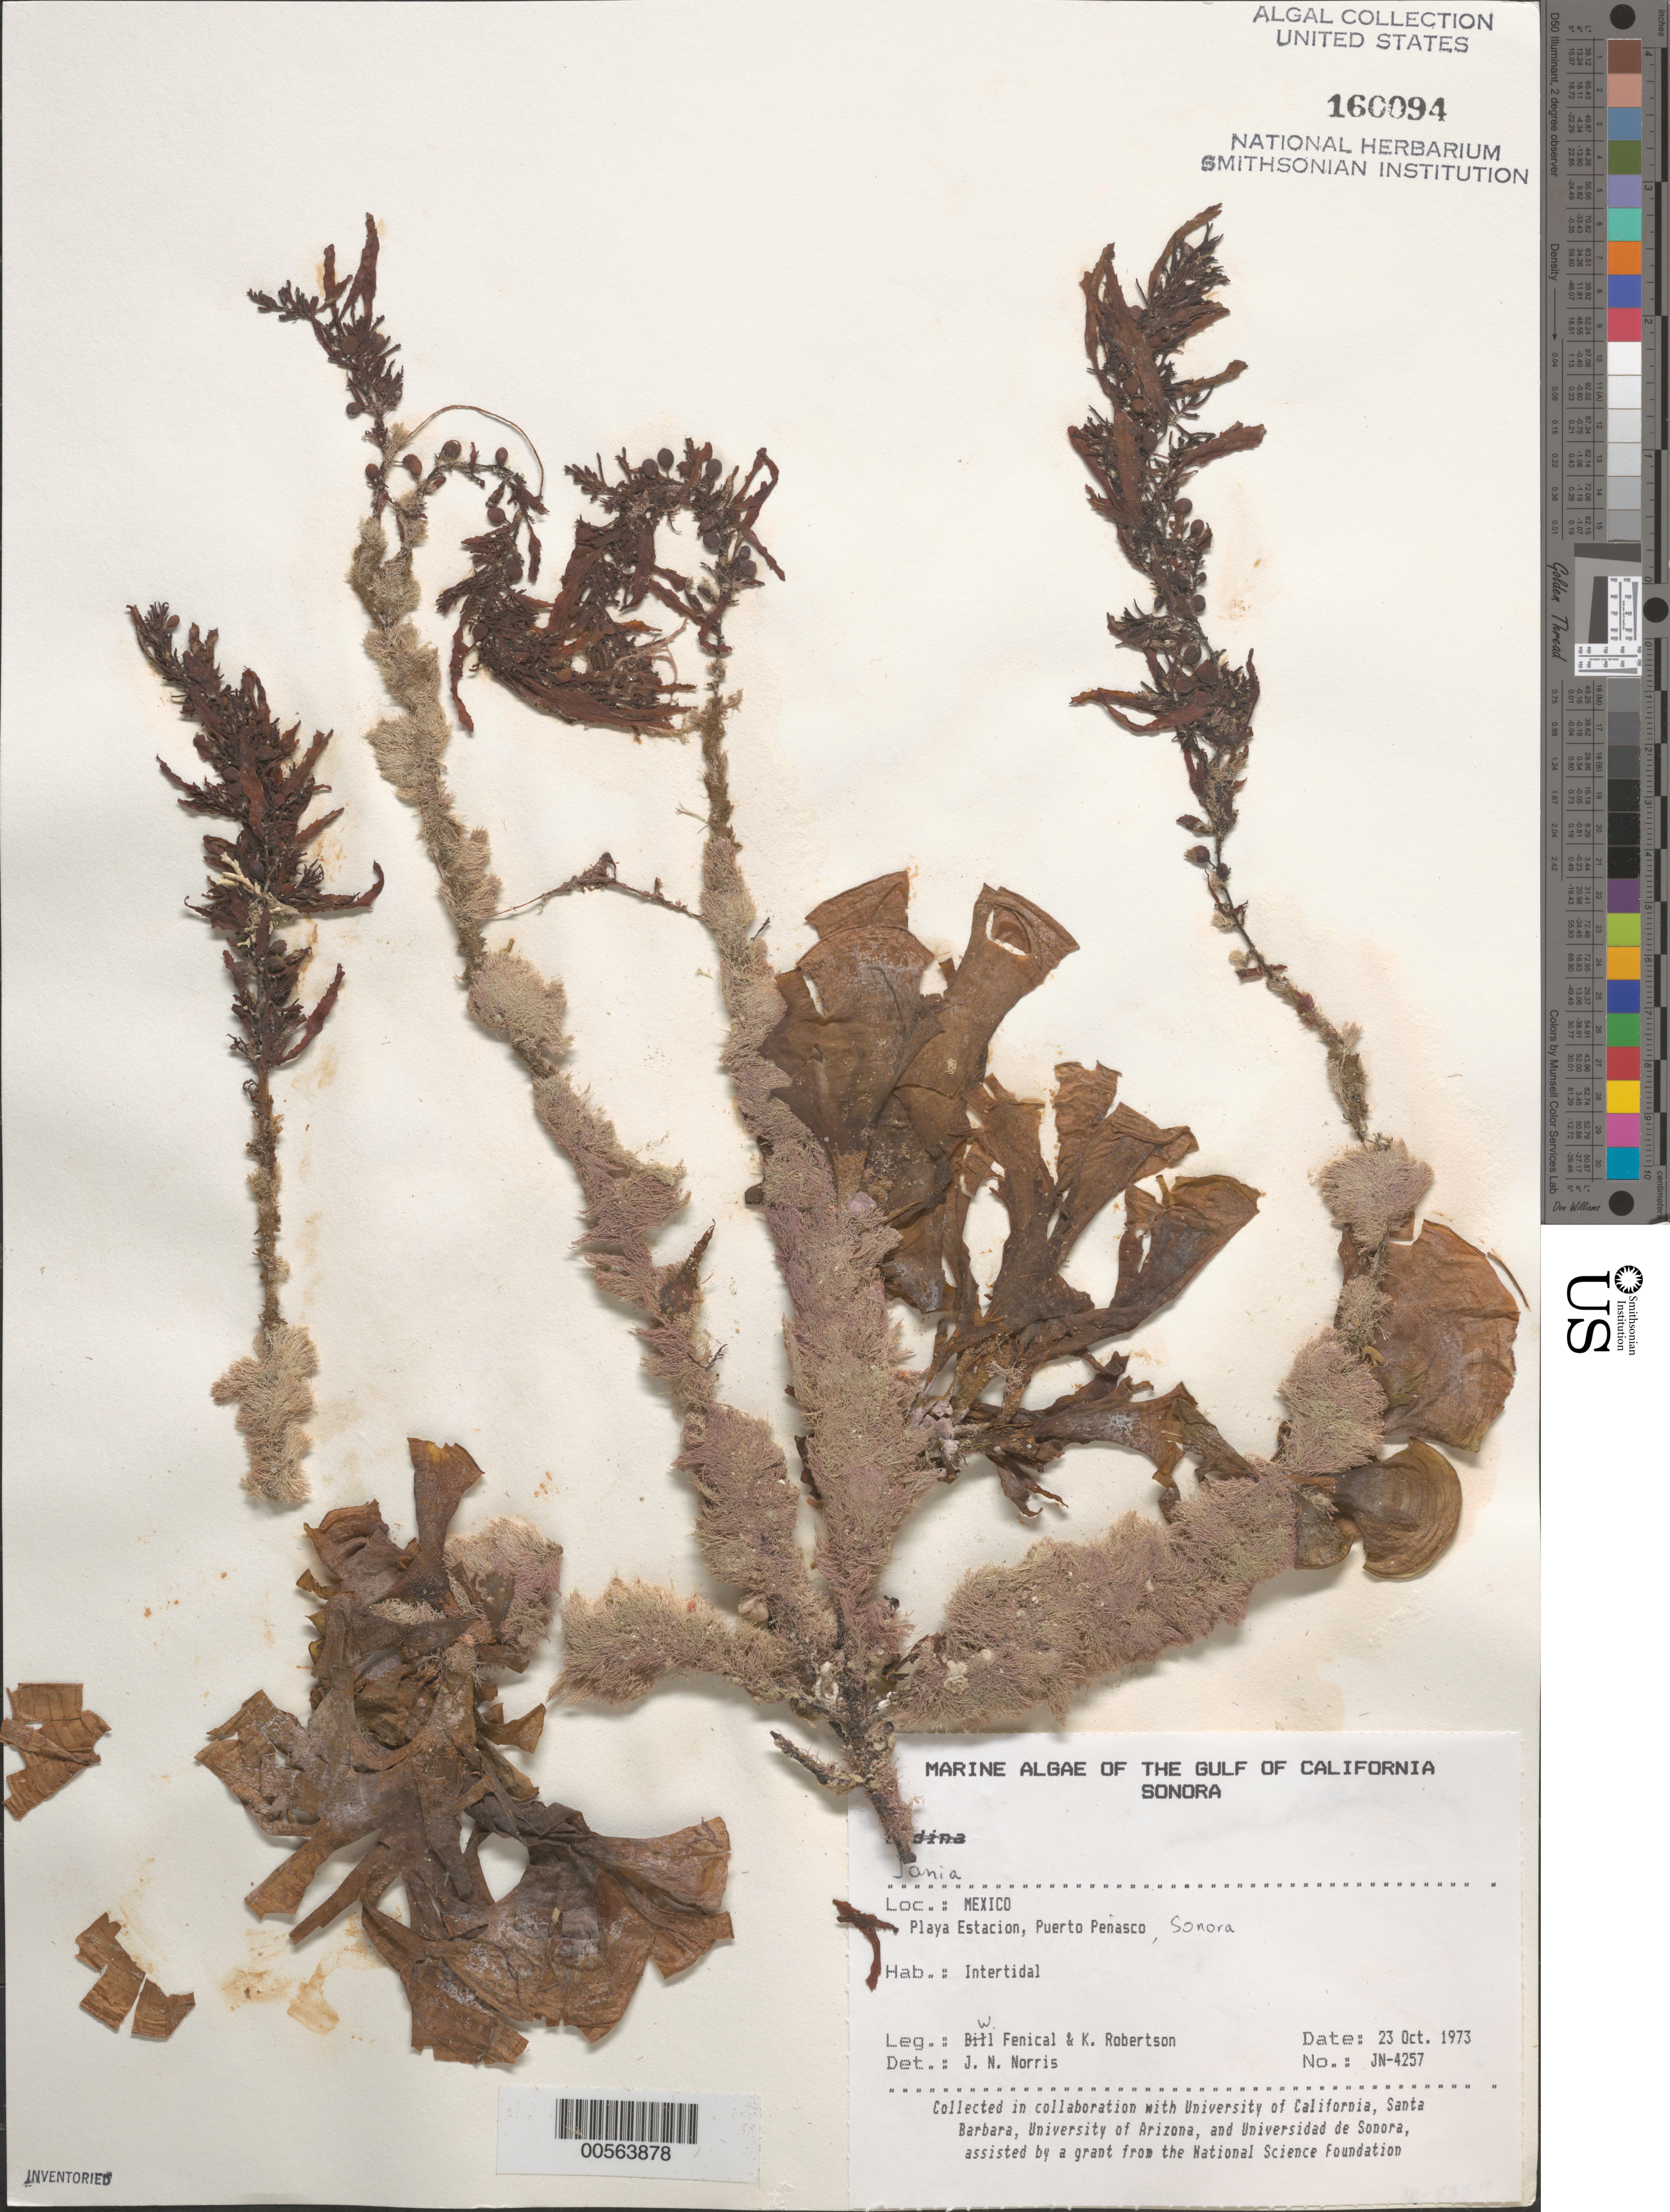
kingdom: Plantae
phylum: Rhodophyta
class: Florideophyceae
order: Corallinales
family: Corallinaceae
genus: Jania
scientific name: Jania sp.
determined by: Norris, James N.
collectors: W. Fenical & K. Robertson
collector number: Jn-4257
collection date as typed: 23 Oct 1973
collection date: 1973-10-23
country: Mexico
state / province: Sonora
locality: Playa Estacion, Puerto Penasco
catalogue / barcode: US 160094